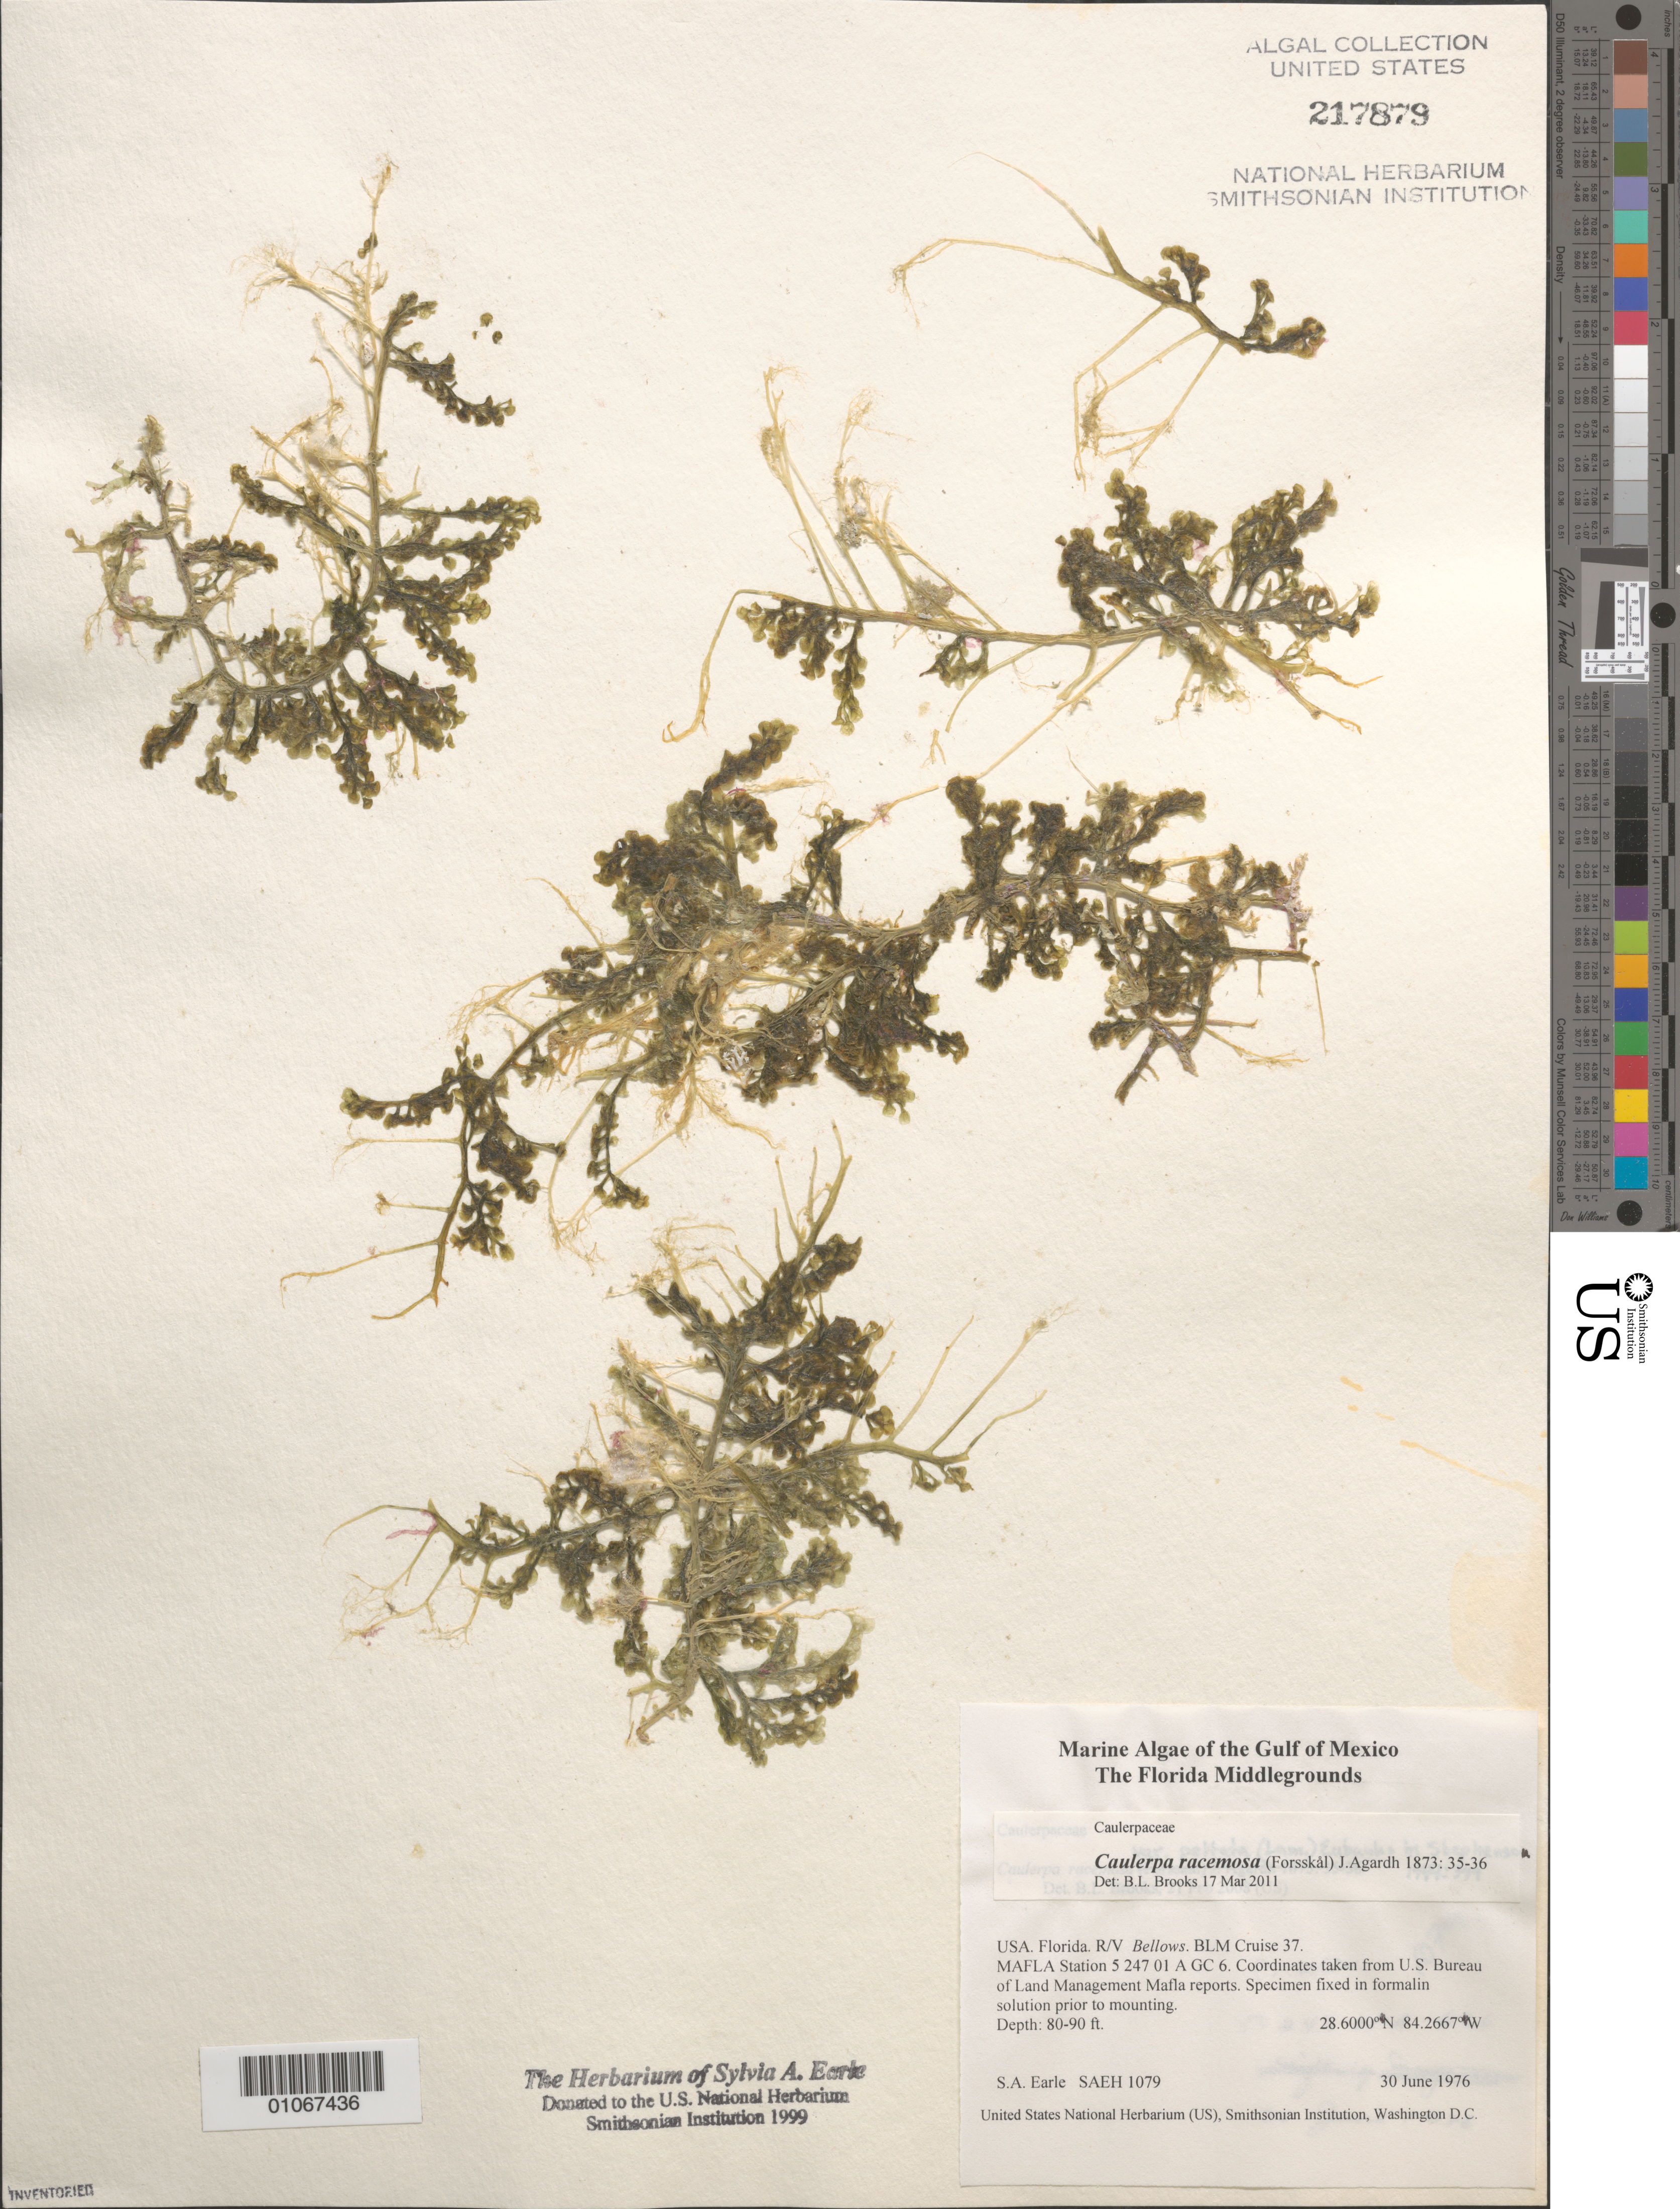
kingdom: Plantae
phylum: Chlorophyta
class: Ulvophyceae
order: Bryopsidales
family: Caulerpaceae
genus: Caulerpa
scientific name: Caulerpa racemosa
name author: (Forssk.) J. Agardh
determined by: Brooks, B. L., (BOT), Smithsonian Institution - National Museum of Natural History (UNITED STATES)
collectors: S. A. Earle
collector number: SAEH 1079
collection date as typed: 30 Jun 1976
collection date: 1976-06-30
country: United States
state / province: Florida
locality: Florida Middle Grounds, Gulf of Mexico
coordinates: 28.6000 N, 84.2667 W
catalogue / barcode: US 217879